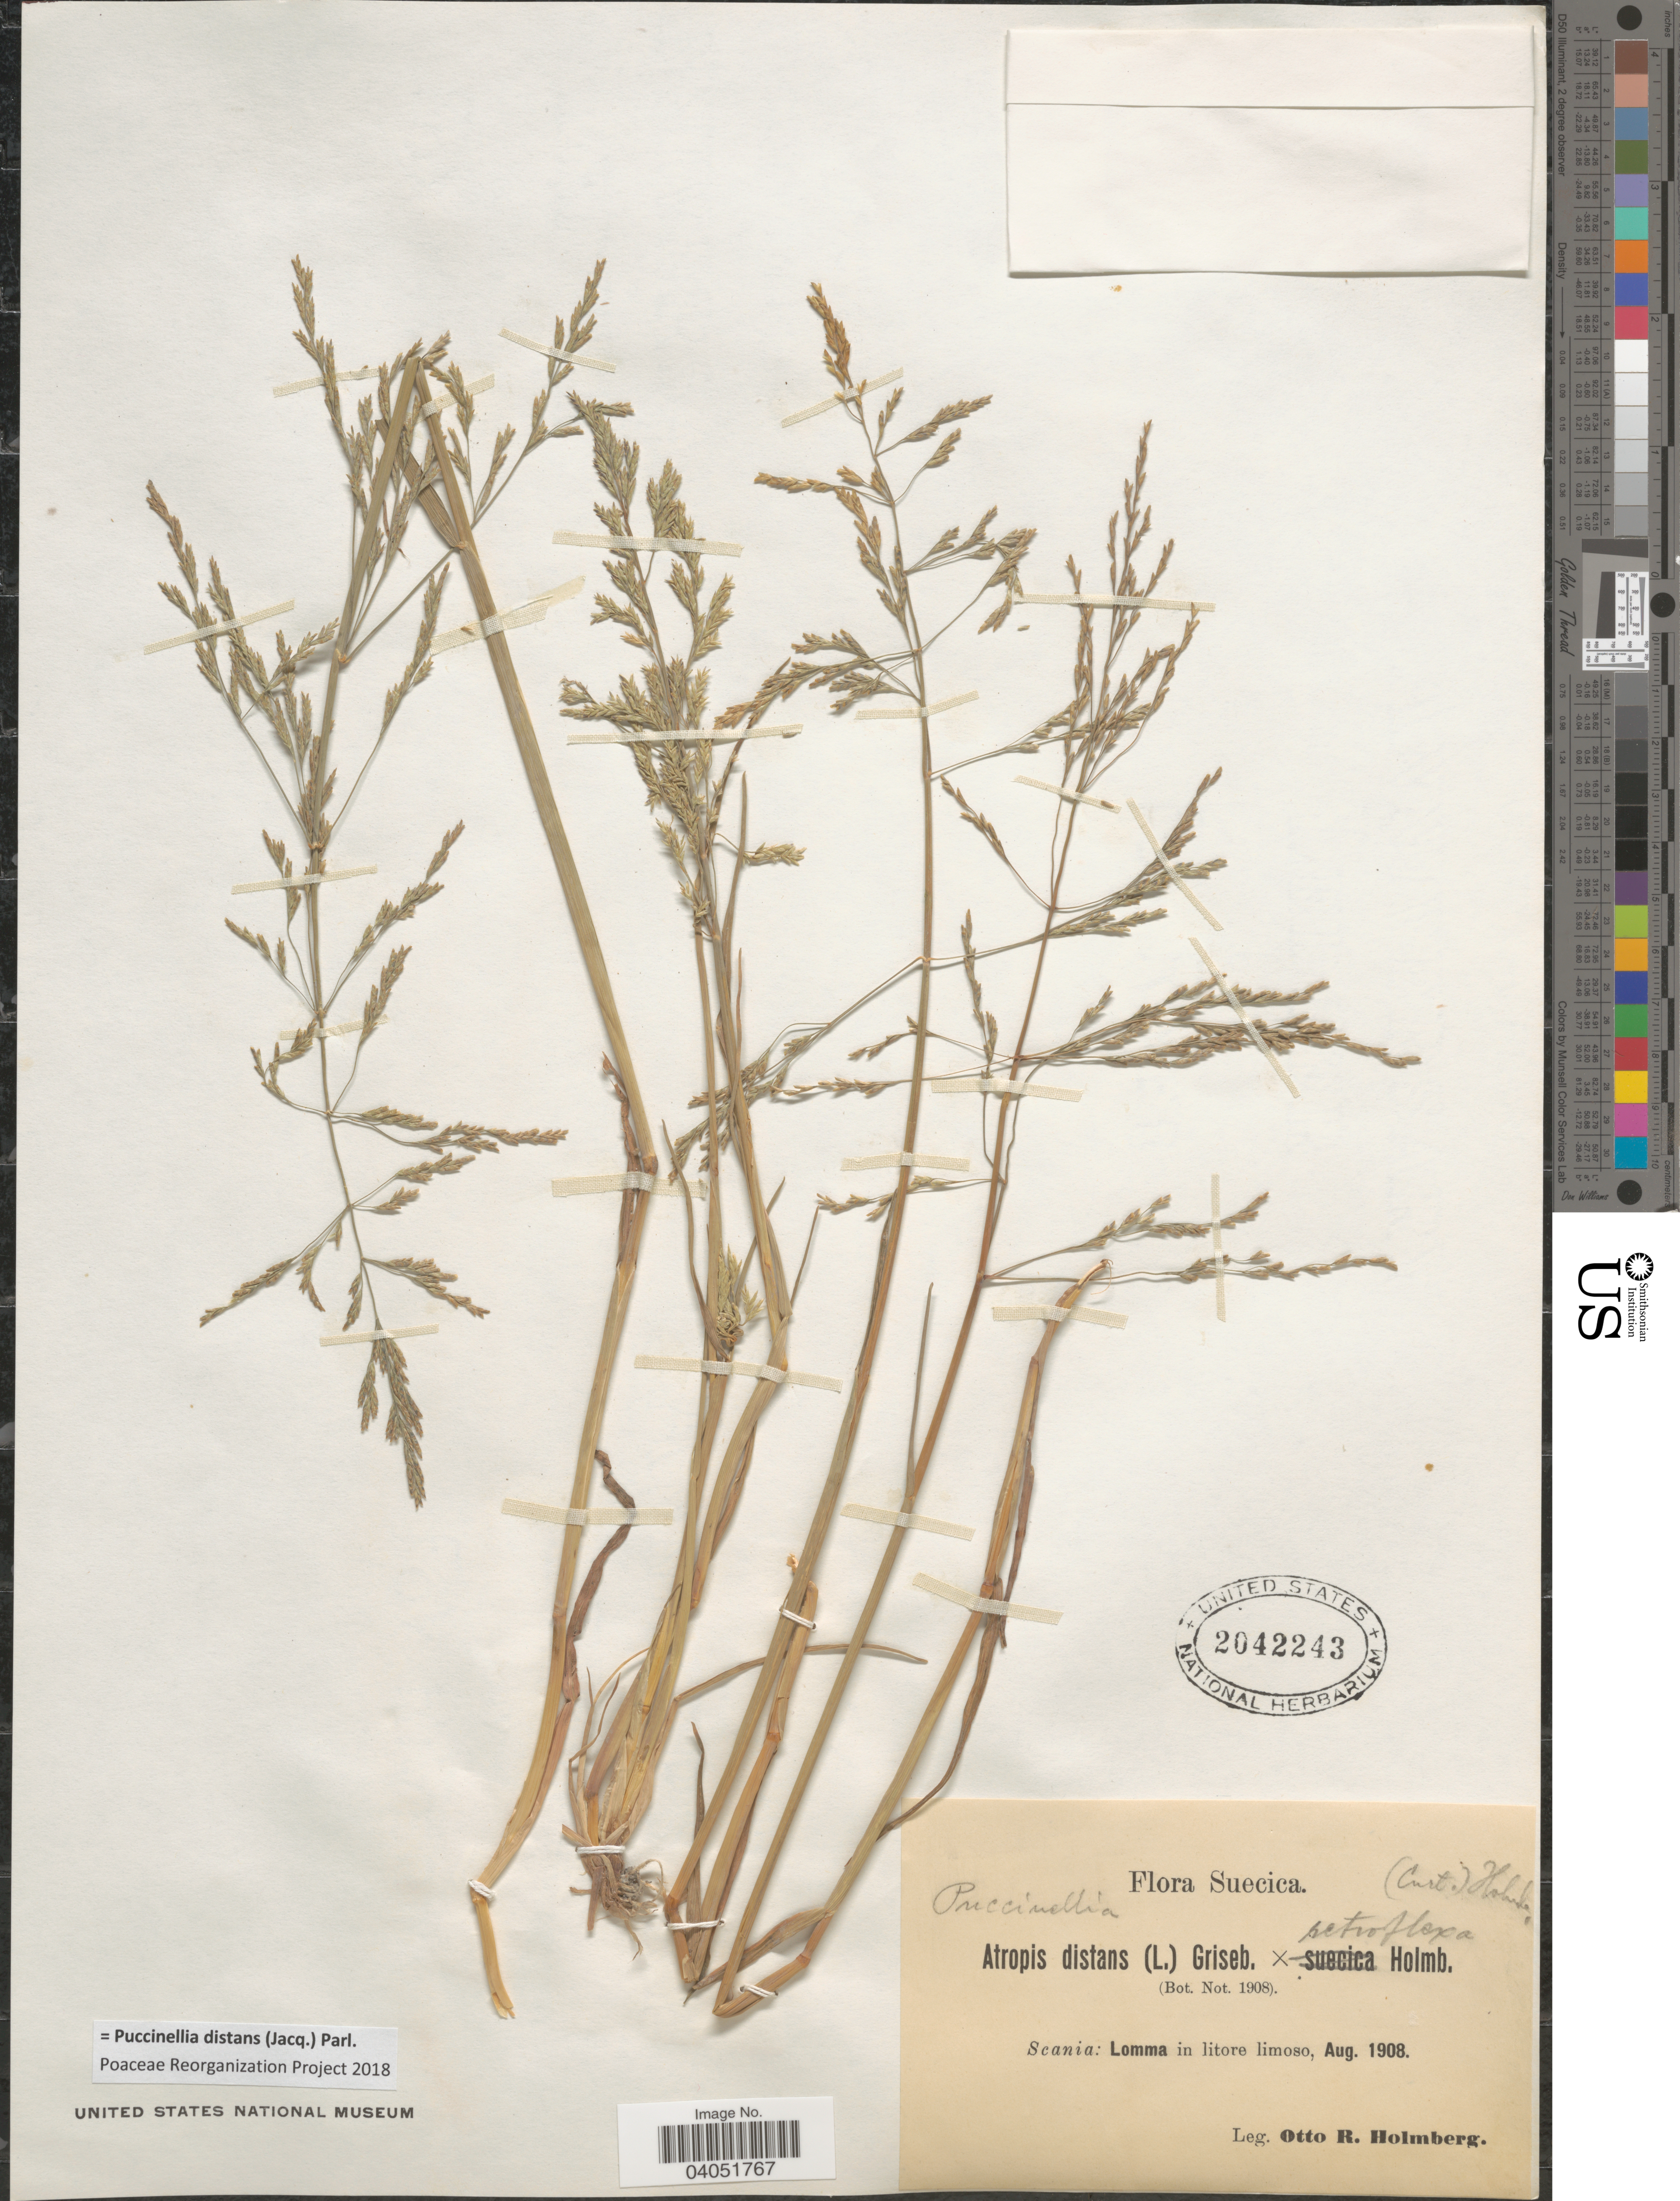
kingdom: Plantae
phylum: Tracheophyta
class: Liliopsida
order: Poales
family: Poaceae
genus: Puccinellia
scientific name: Puccinellia distans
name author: (Jacq.) Parl.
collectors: O. Holmberg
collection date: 1908-08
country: Sweden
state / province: Skåne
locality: Suecica. Scania: Lomma in litore limoso.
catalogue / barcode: US 2042243